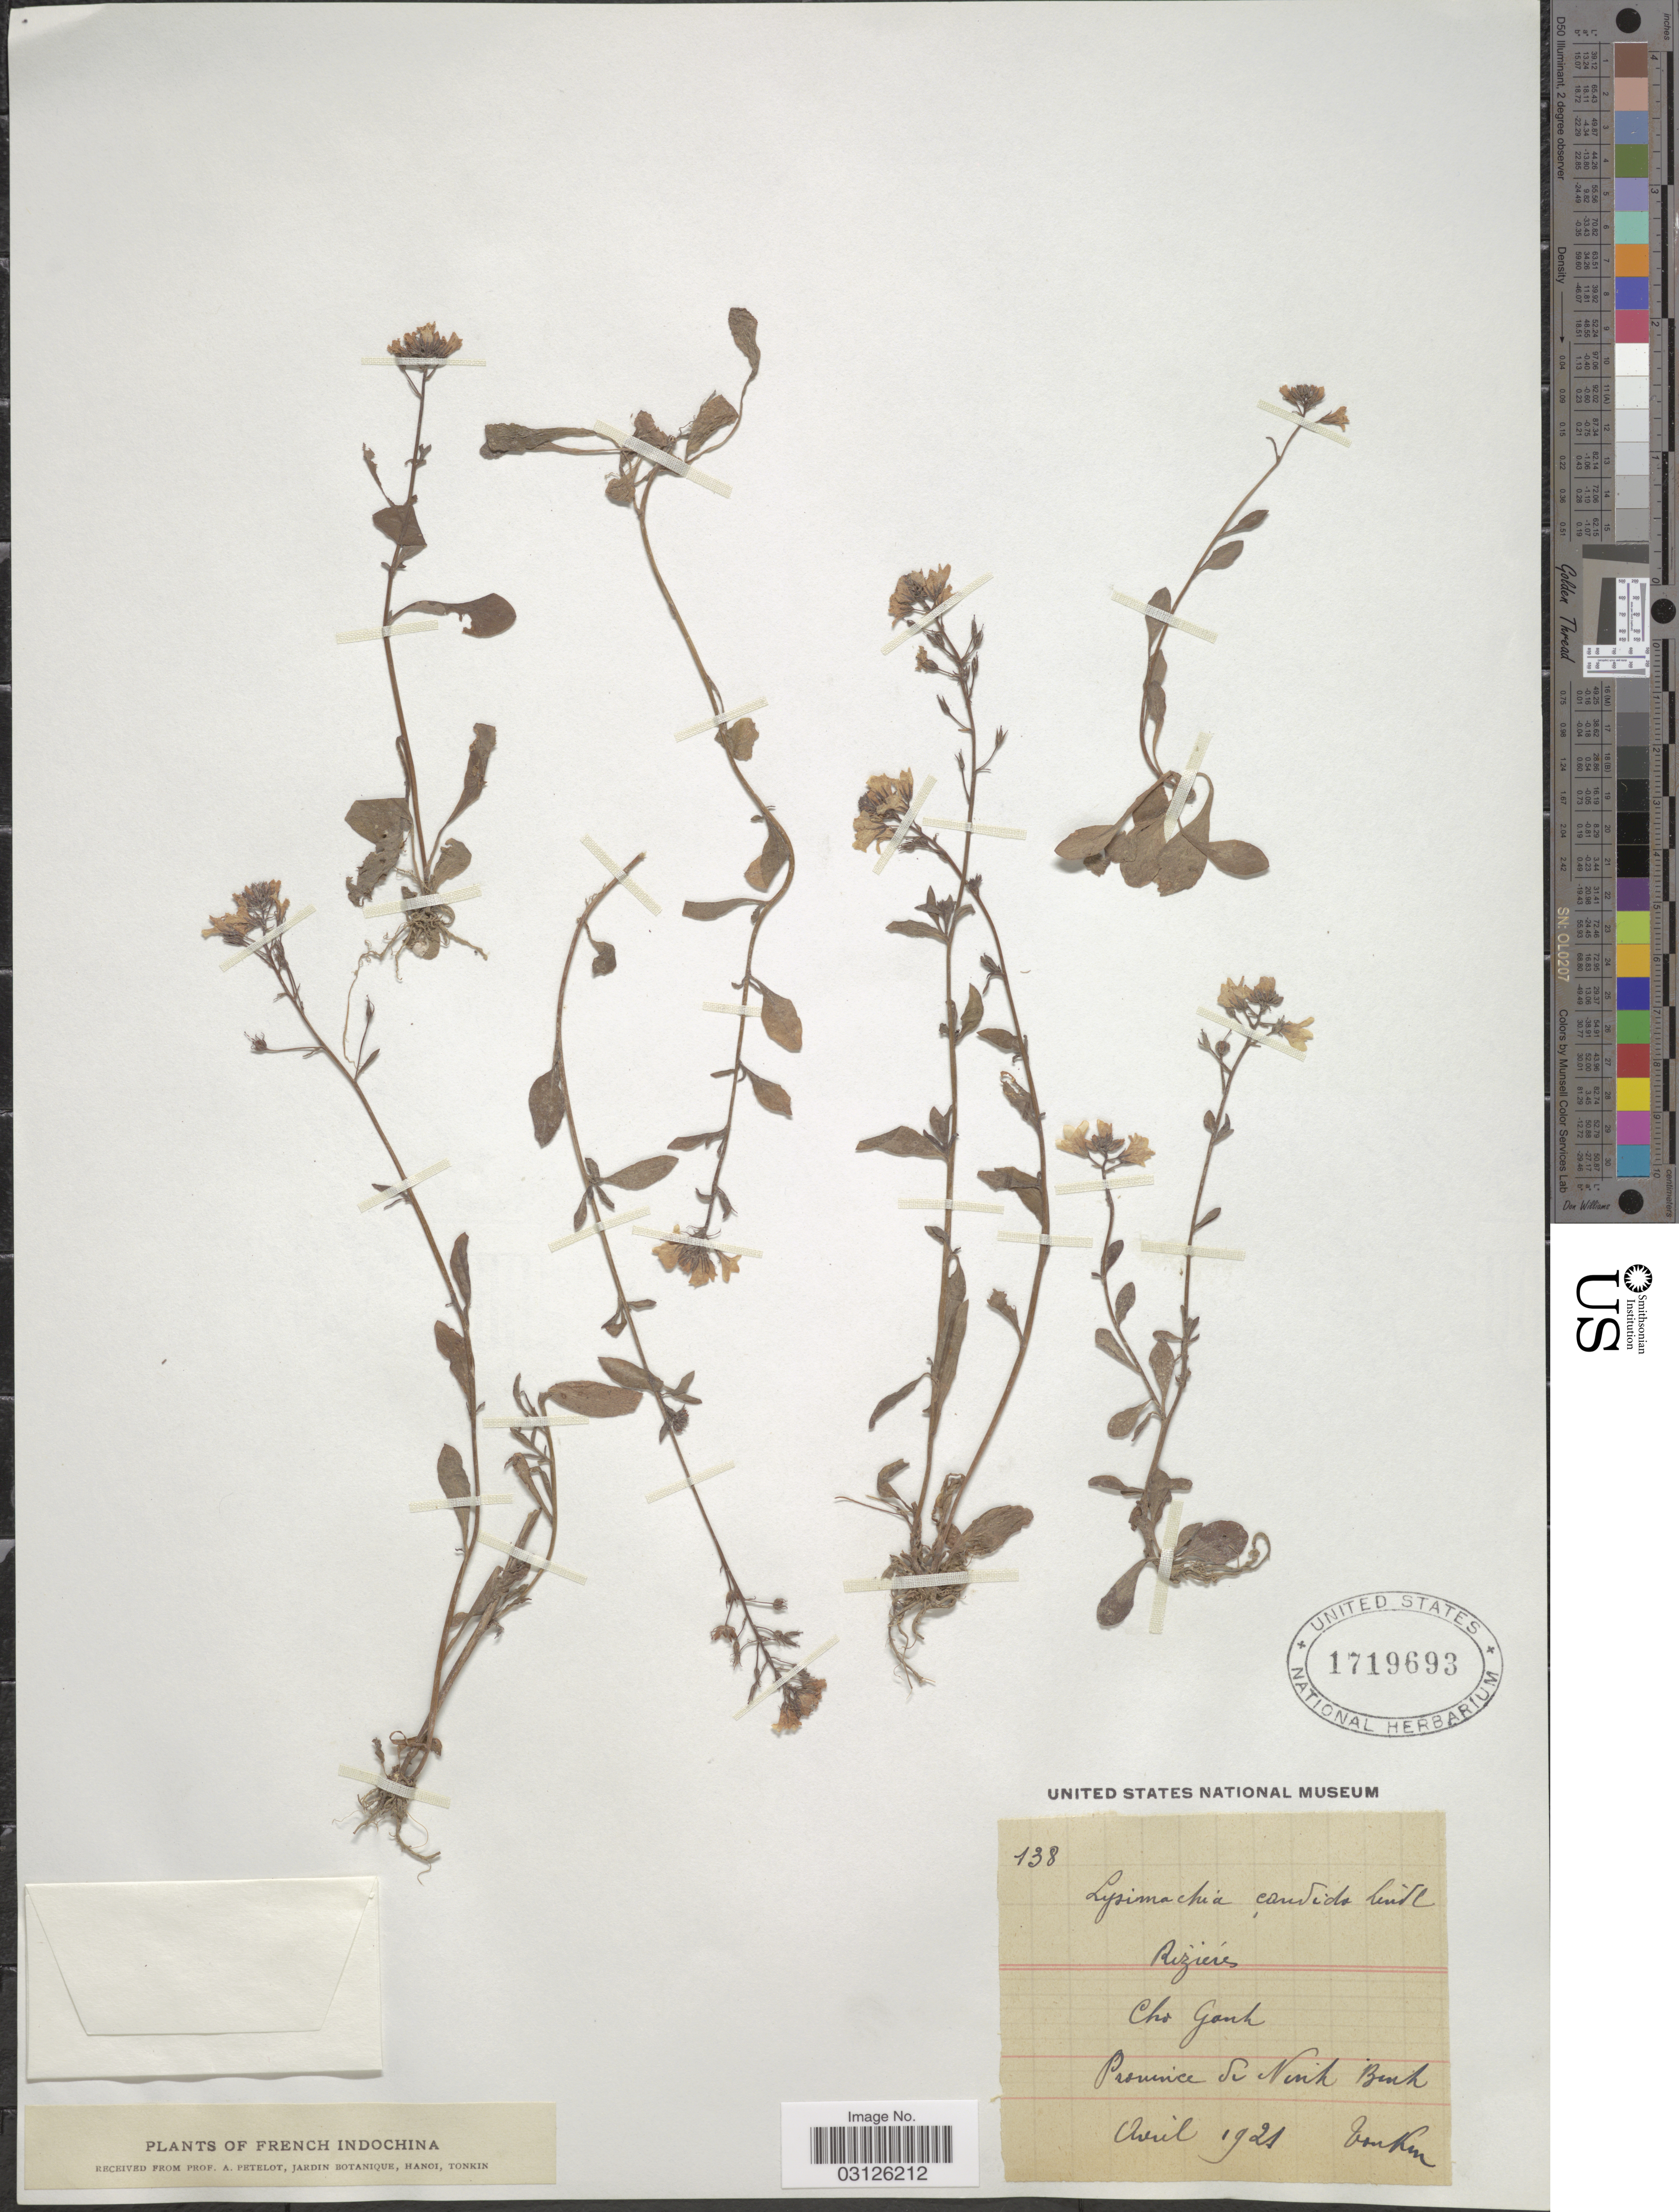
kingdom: Plantae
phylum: Tracheophyta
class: Magnoliopsida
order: Ericales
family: Primulaceae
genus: Lysimachia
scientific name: Lysimachia candida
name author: Lindl.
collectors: A. Petelot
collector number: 138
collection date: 1921-04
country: Vietnam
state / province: Ninh Binh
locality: Rizières, Cho Ganh.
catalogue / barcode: US 1719693